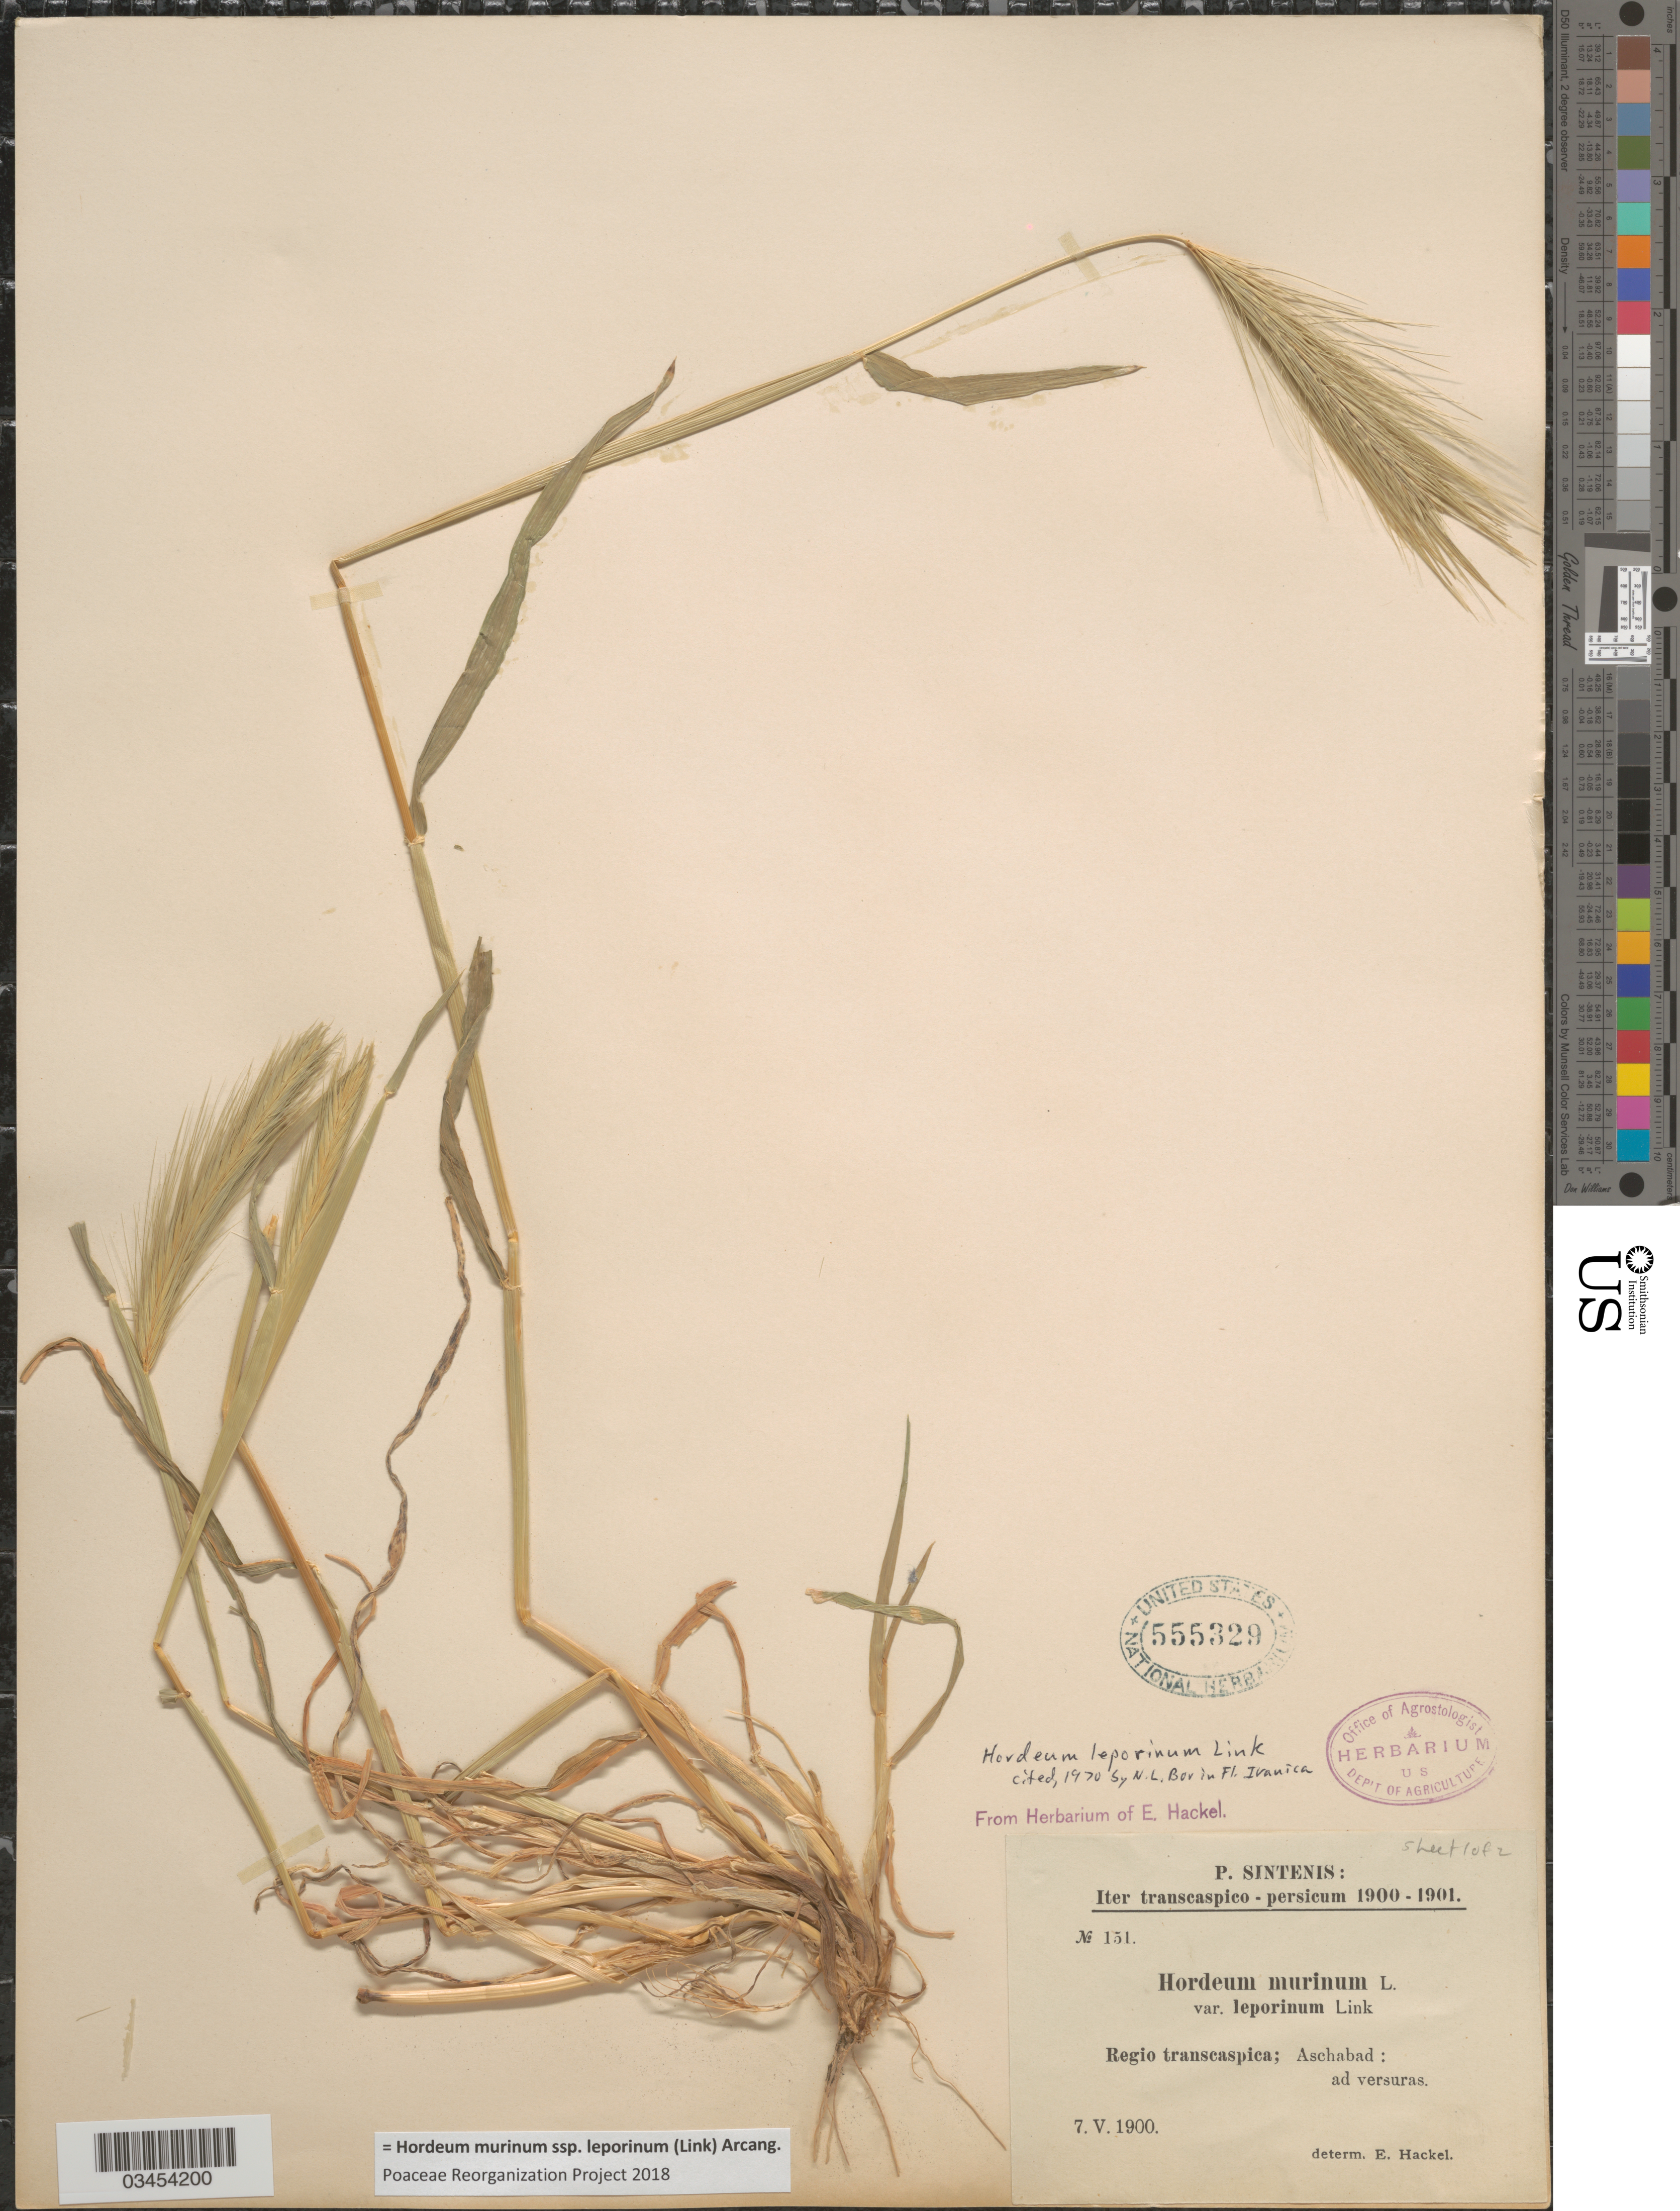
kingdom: Plantae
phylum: Tracheophyta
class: Liliopsida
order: Poales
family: Poaceae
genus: Hordeum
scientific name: Hordeum murinum subsp. leporinum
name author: (Link) Arcang.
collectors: P. Sintenis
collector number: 151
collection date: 1900-05-07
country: Turkmenistan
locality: Iter transcaspico - persicum 1900 -1901. Regio transcaspica; Aschabad : ad versuras.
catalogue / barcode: US 555329